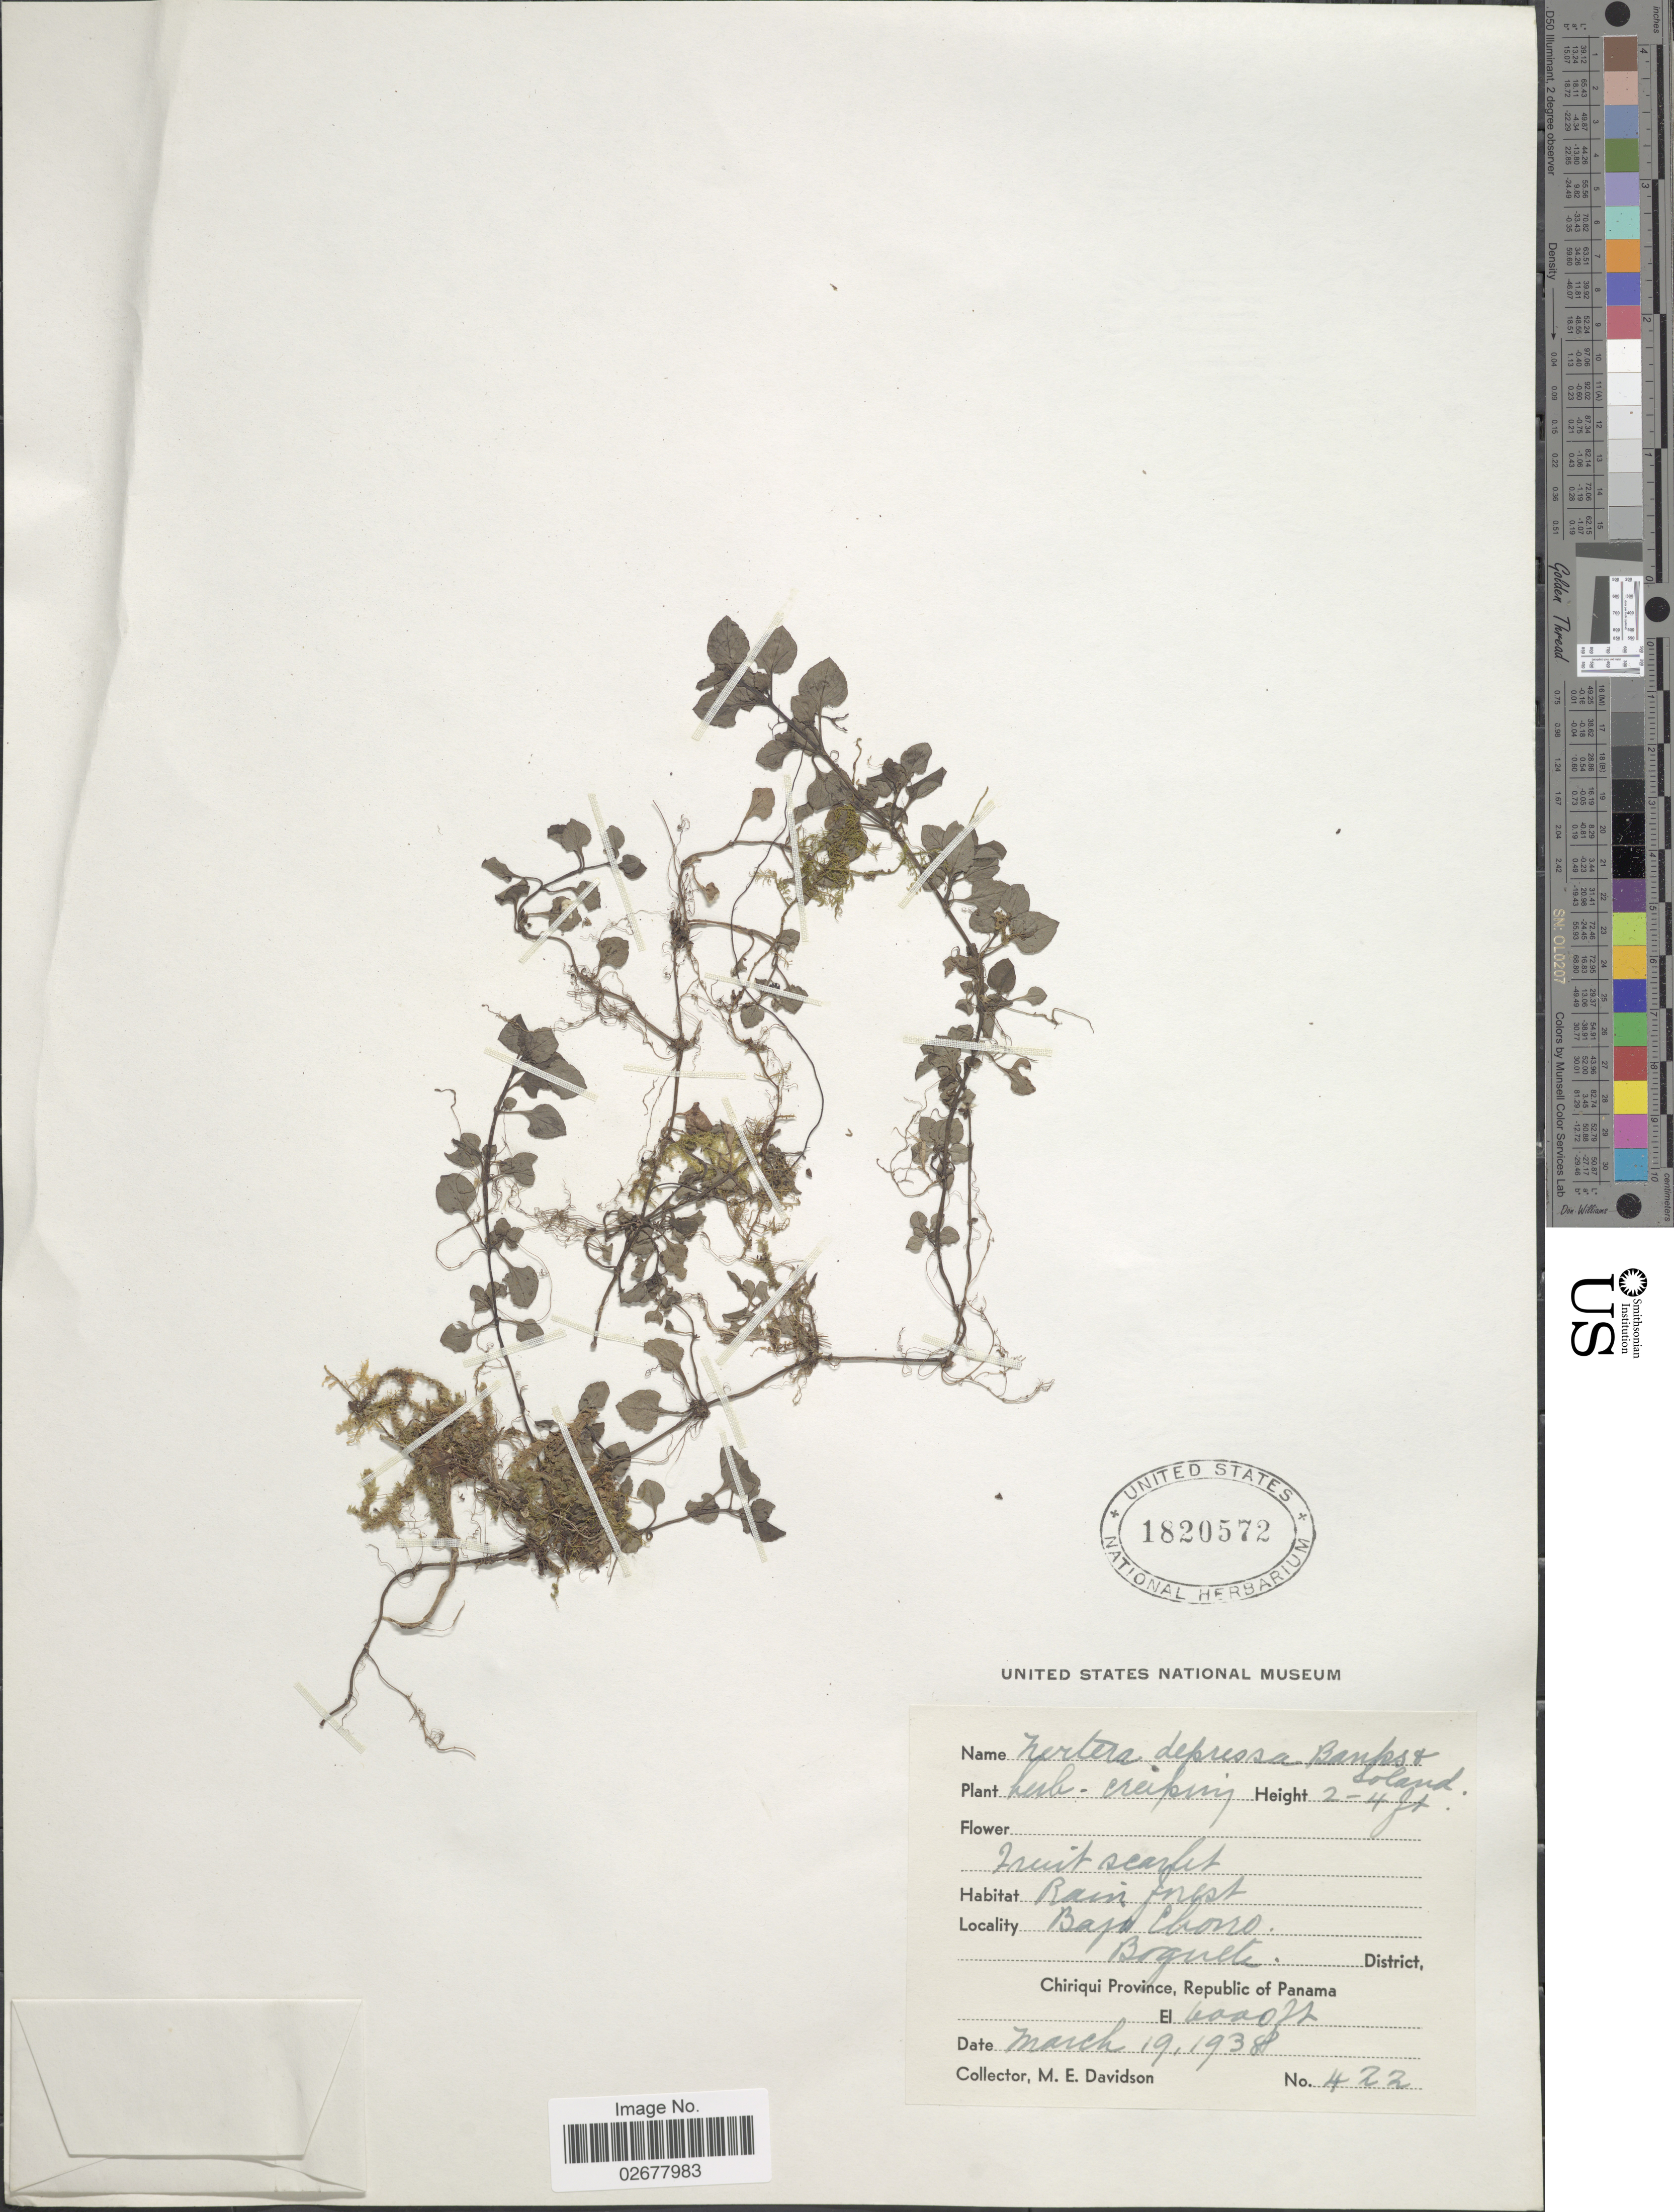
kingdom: Plantae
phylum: Tracheophyta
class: Magnoliopsida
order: Gentianales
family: Rubiaceae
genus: Nertera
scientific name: Nertera depressa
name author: Banks & Sol. ex Gaertn.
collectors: M. E. Davidson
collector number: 422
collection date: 1938-03-19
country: Panama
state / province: Chiriqui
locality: Rain forest, Bajo Chorro, Boquete District, Republic of Panama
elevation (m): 1829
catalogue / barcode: US 1820572